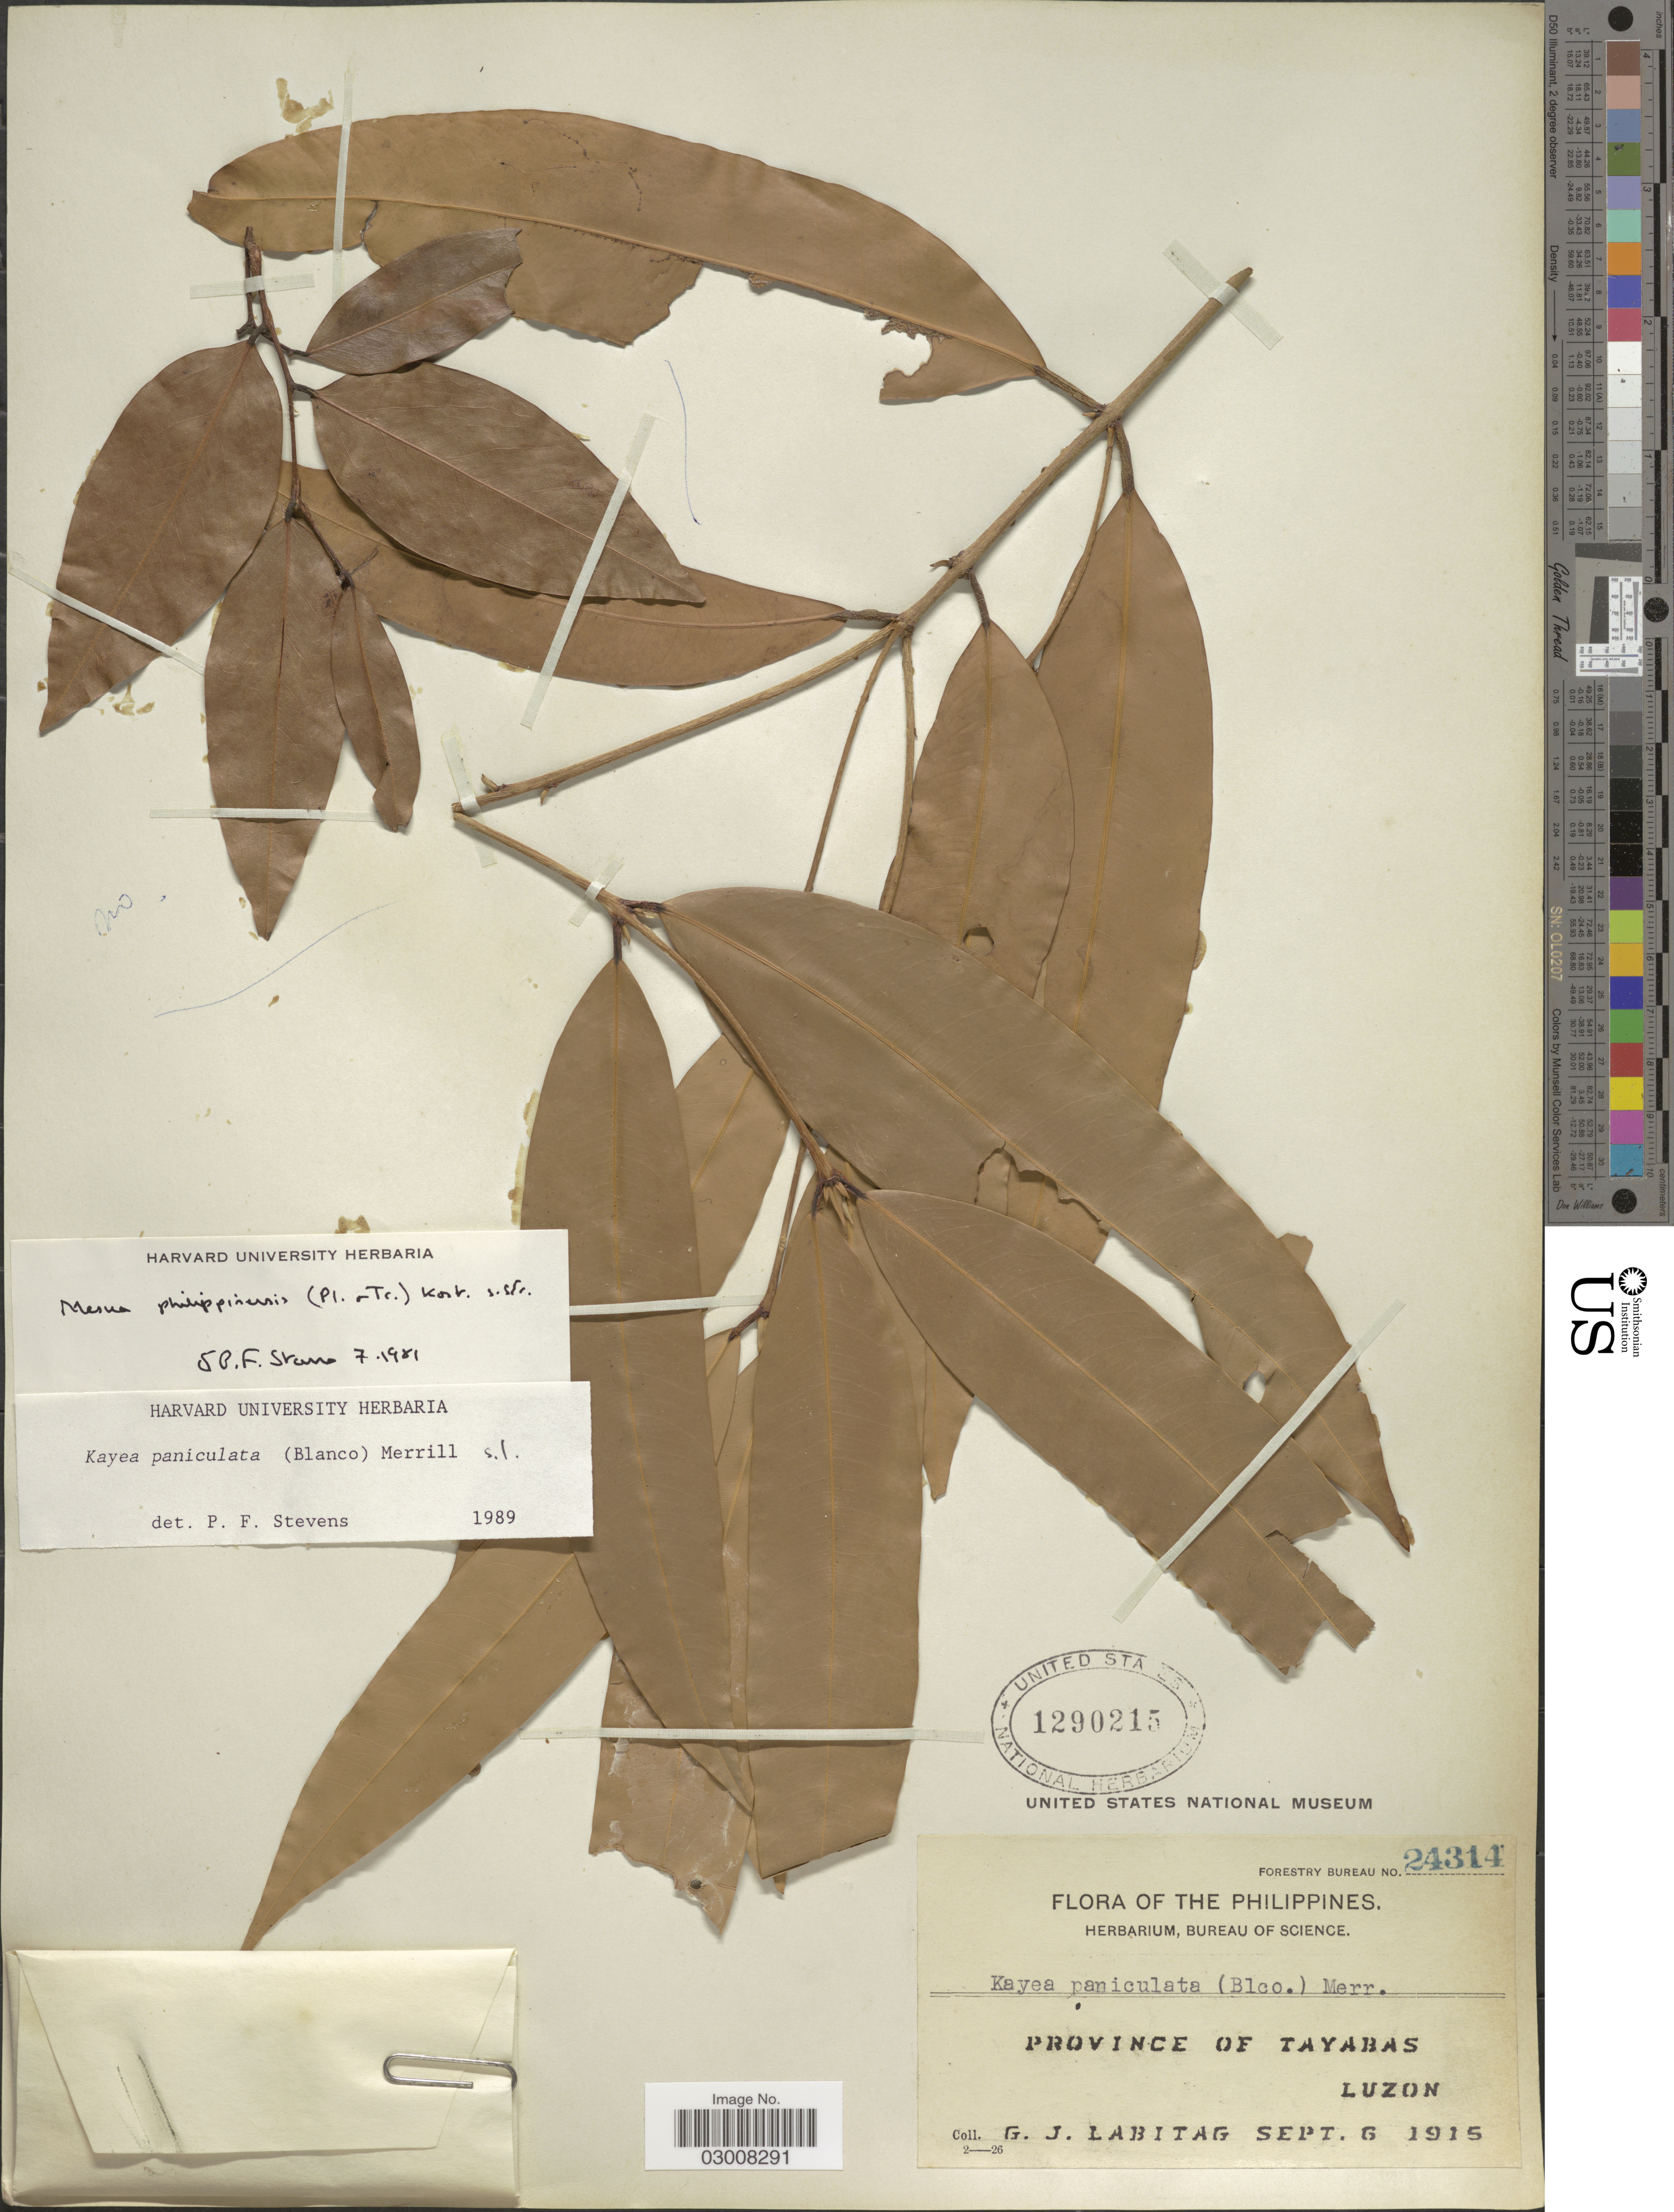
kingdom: Plantae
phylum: Tracheophyta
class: Magnoliopsida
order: Malpighiales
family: Calophyllaceae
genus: Kayea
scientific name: Kayea paniculata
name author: (Blanco) Merr.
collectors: G. Labitag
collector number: Forestry Bureau 24314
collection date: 1915-09-06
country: Philippines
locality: Province of Tayabas, Luzon.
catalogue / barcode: US 1290215